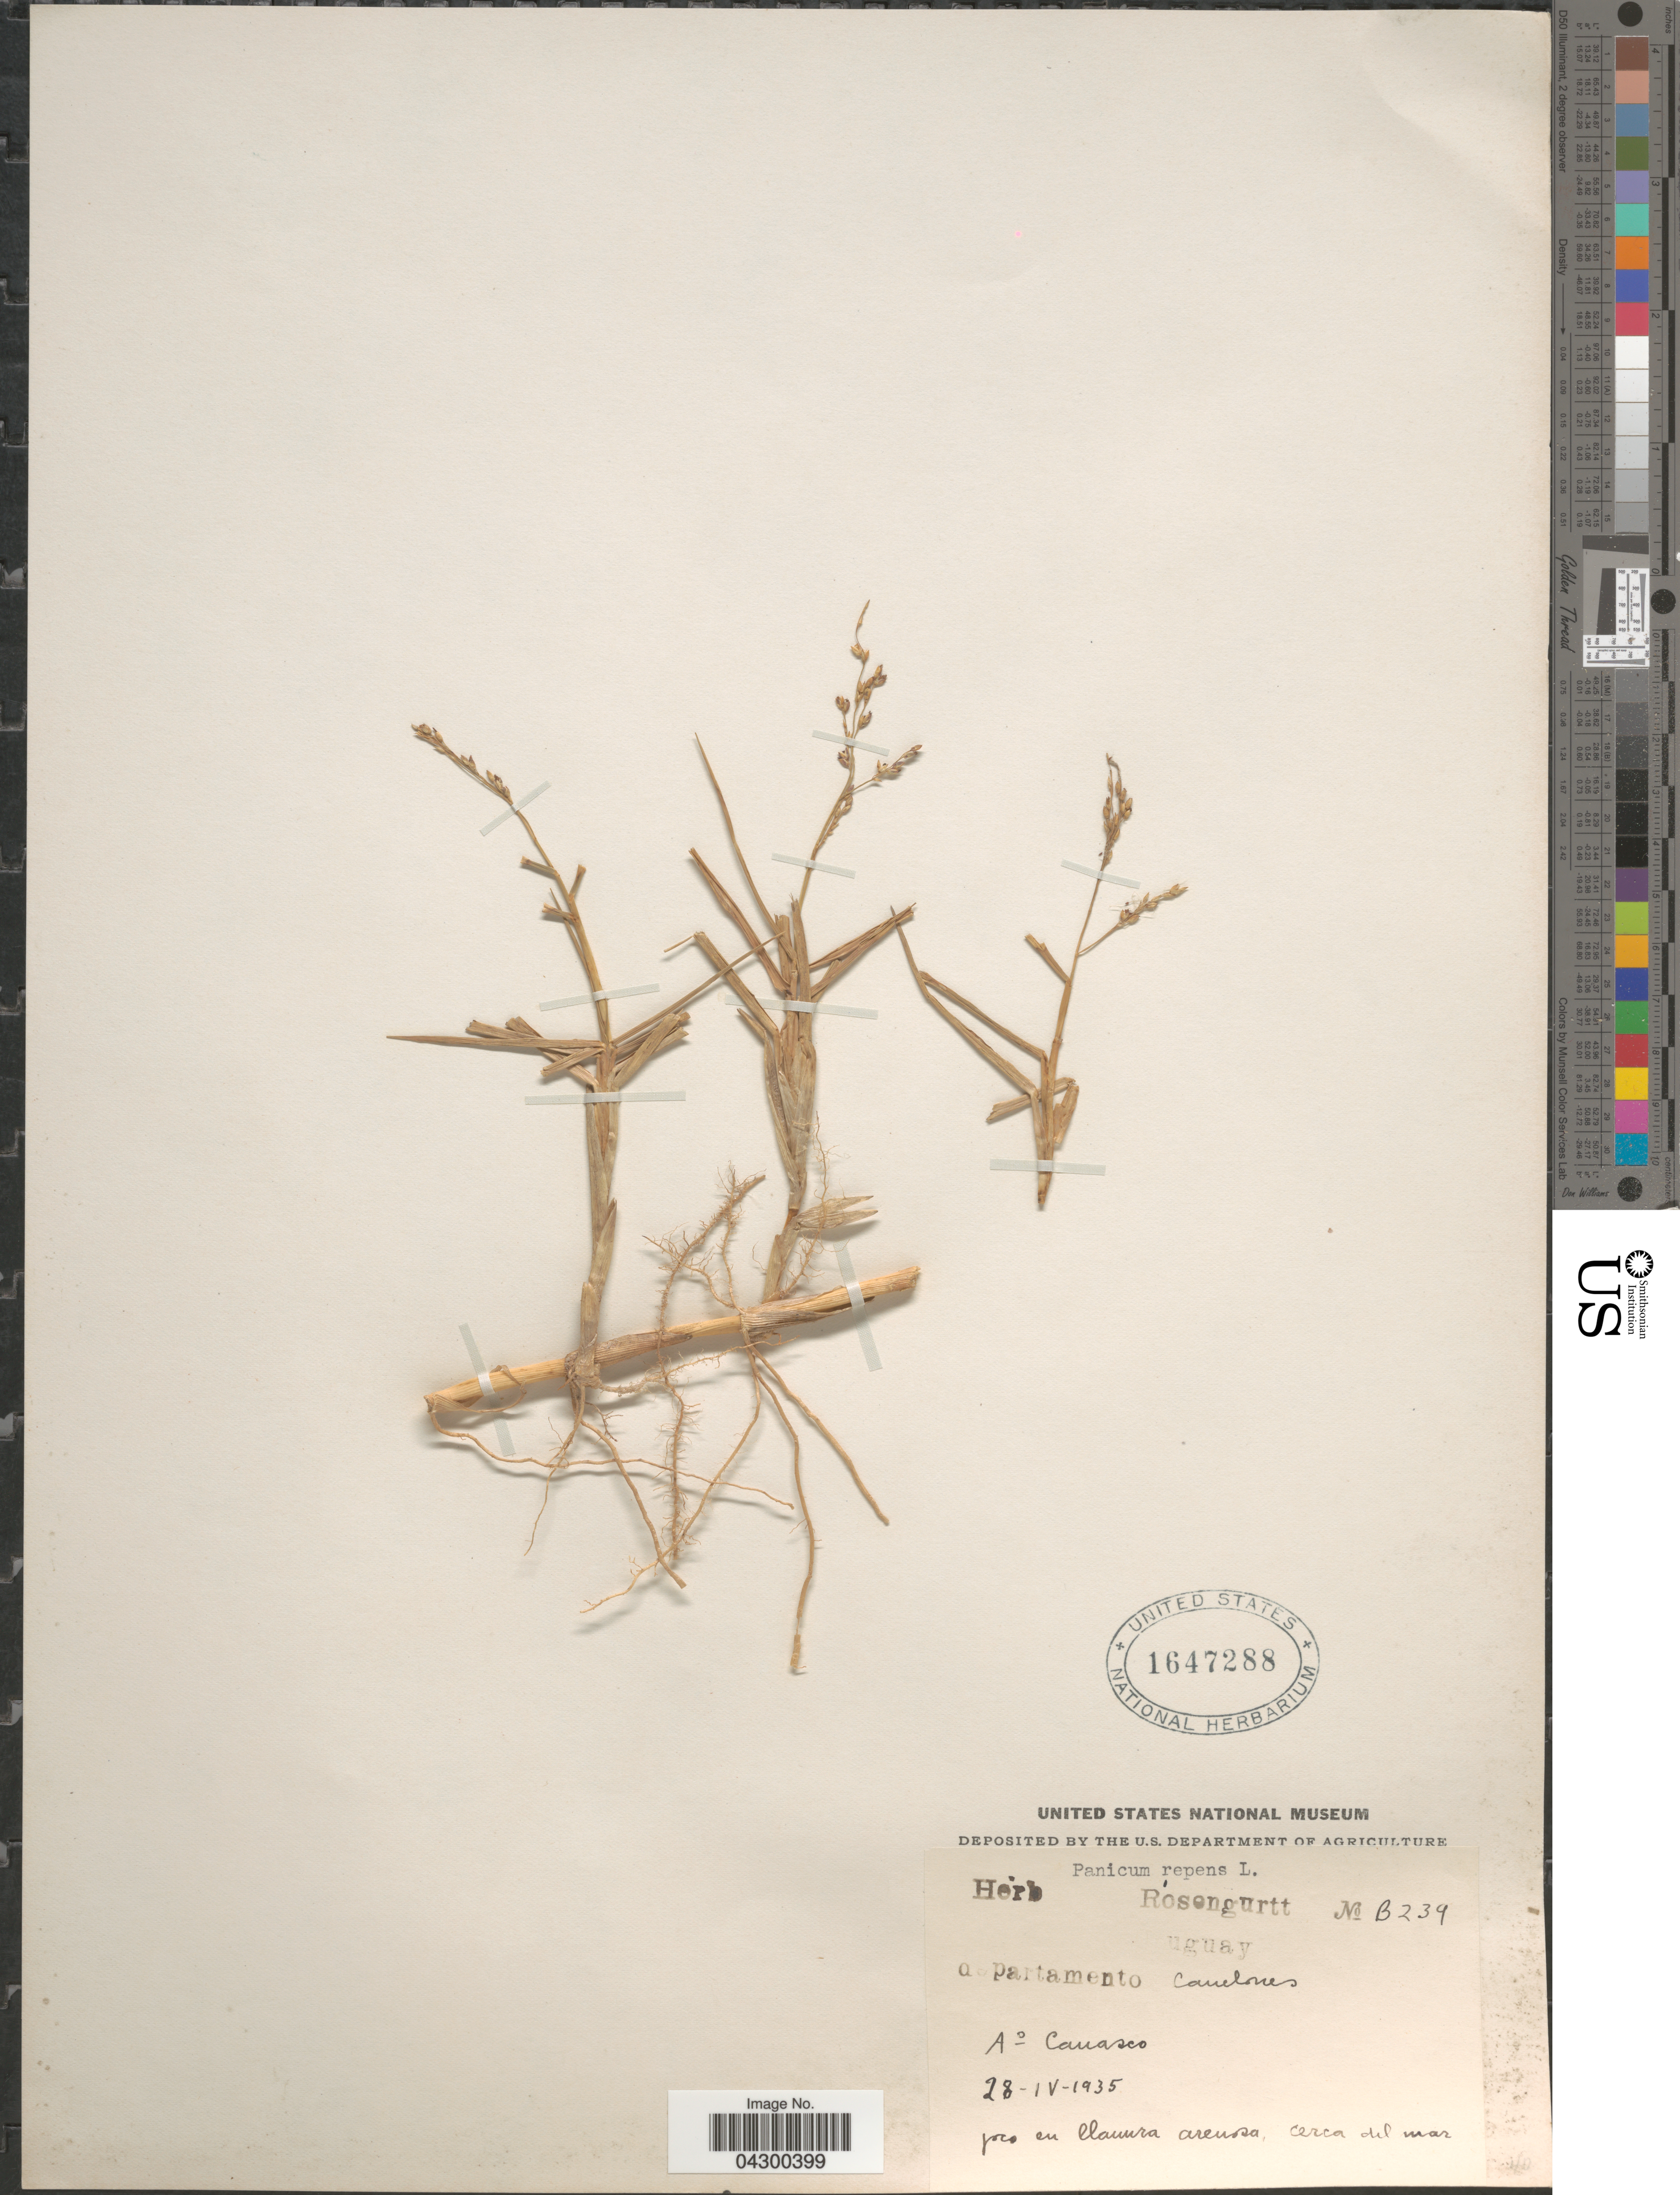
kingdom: Plantae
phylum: Tracheophyta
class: Liliopsida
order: Poales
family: Poaceae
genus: Panicum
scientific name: Panicum repens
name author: L.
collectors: ex herb. Rosengurtt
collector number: B239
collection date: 1935-04-28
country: Uruguay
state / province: Canelones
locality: Departamento Canelones. Ao. Carrasco.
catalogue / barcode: US 1647288